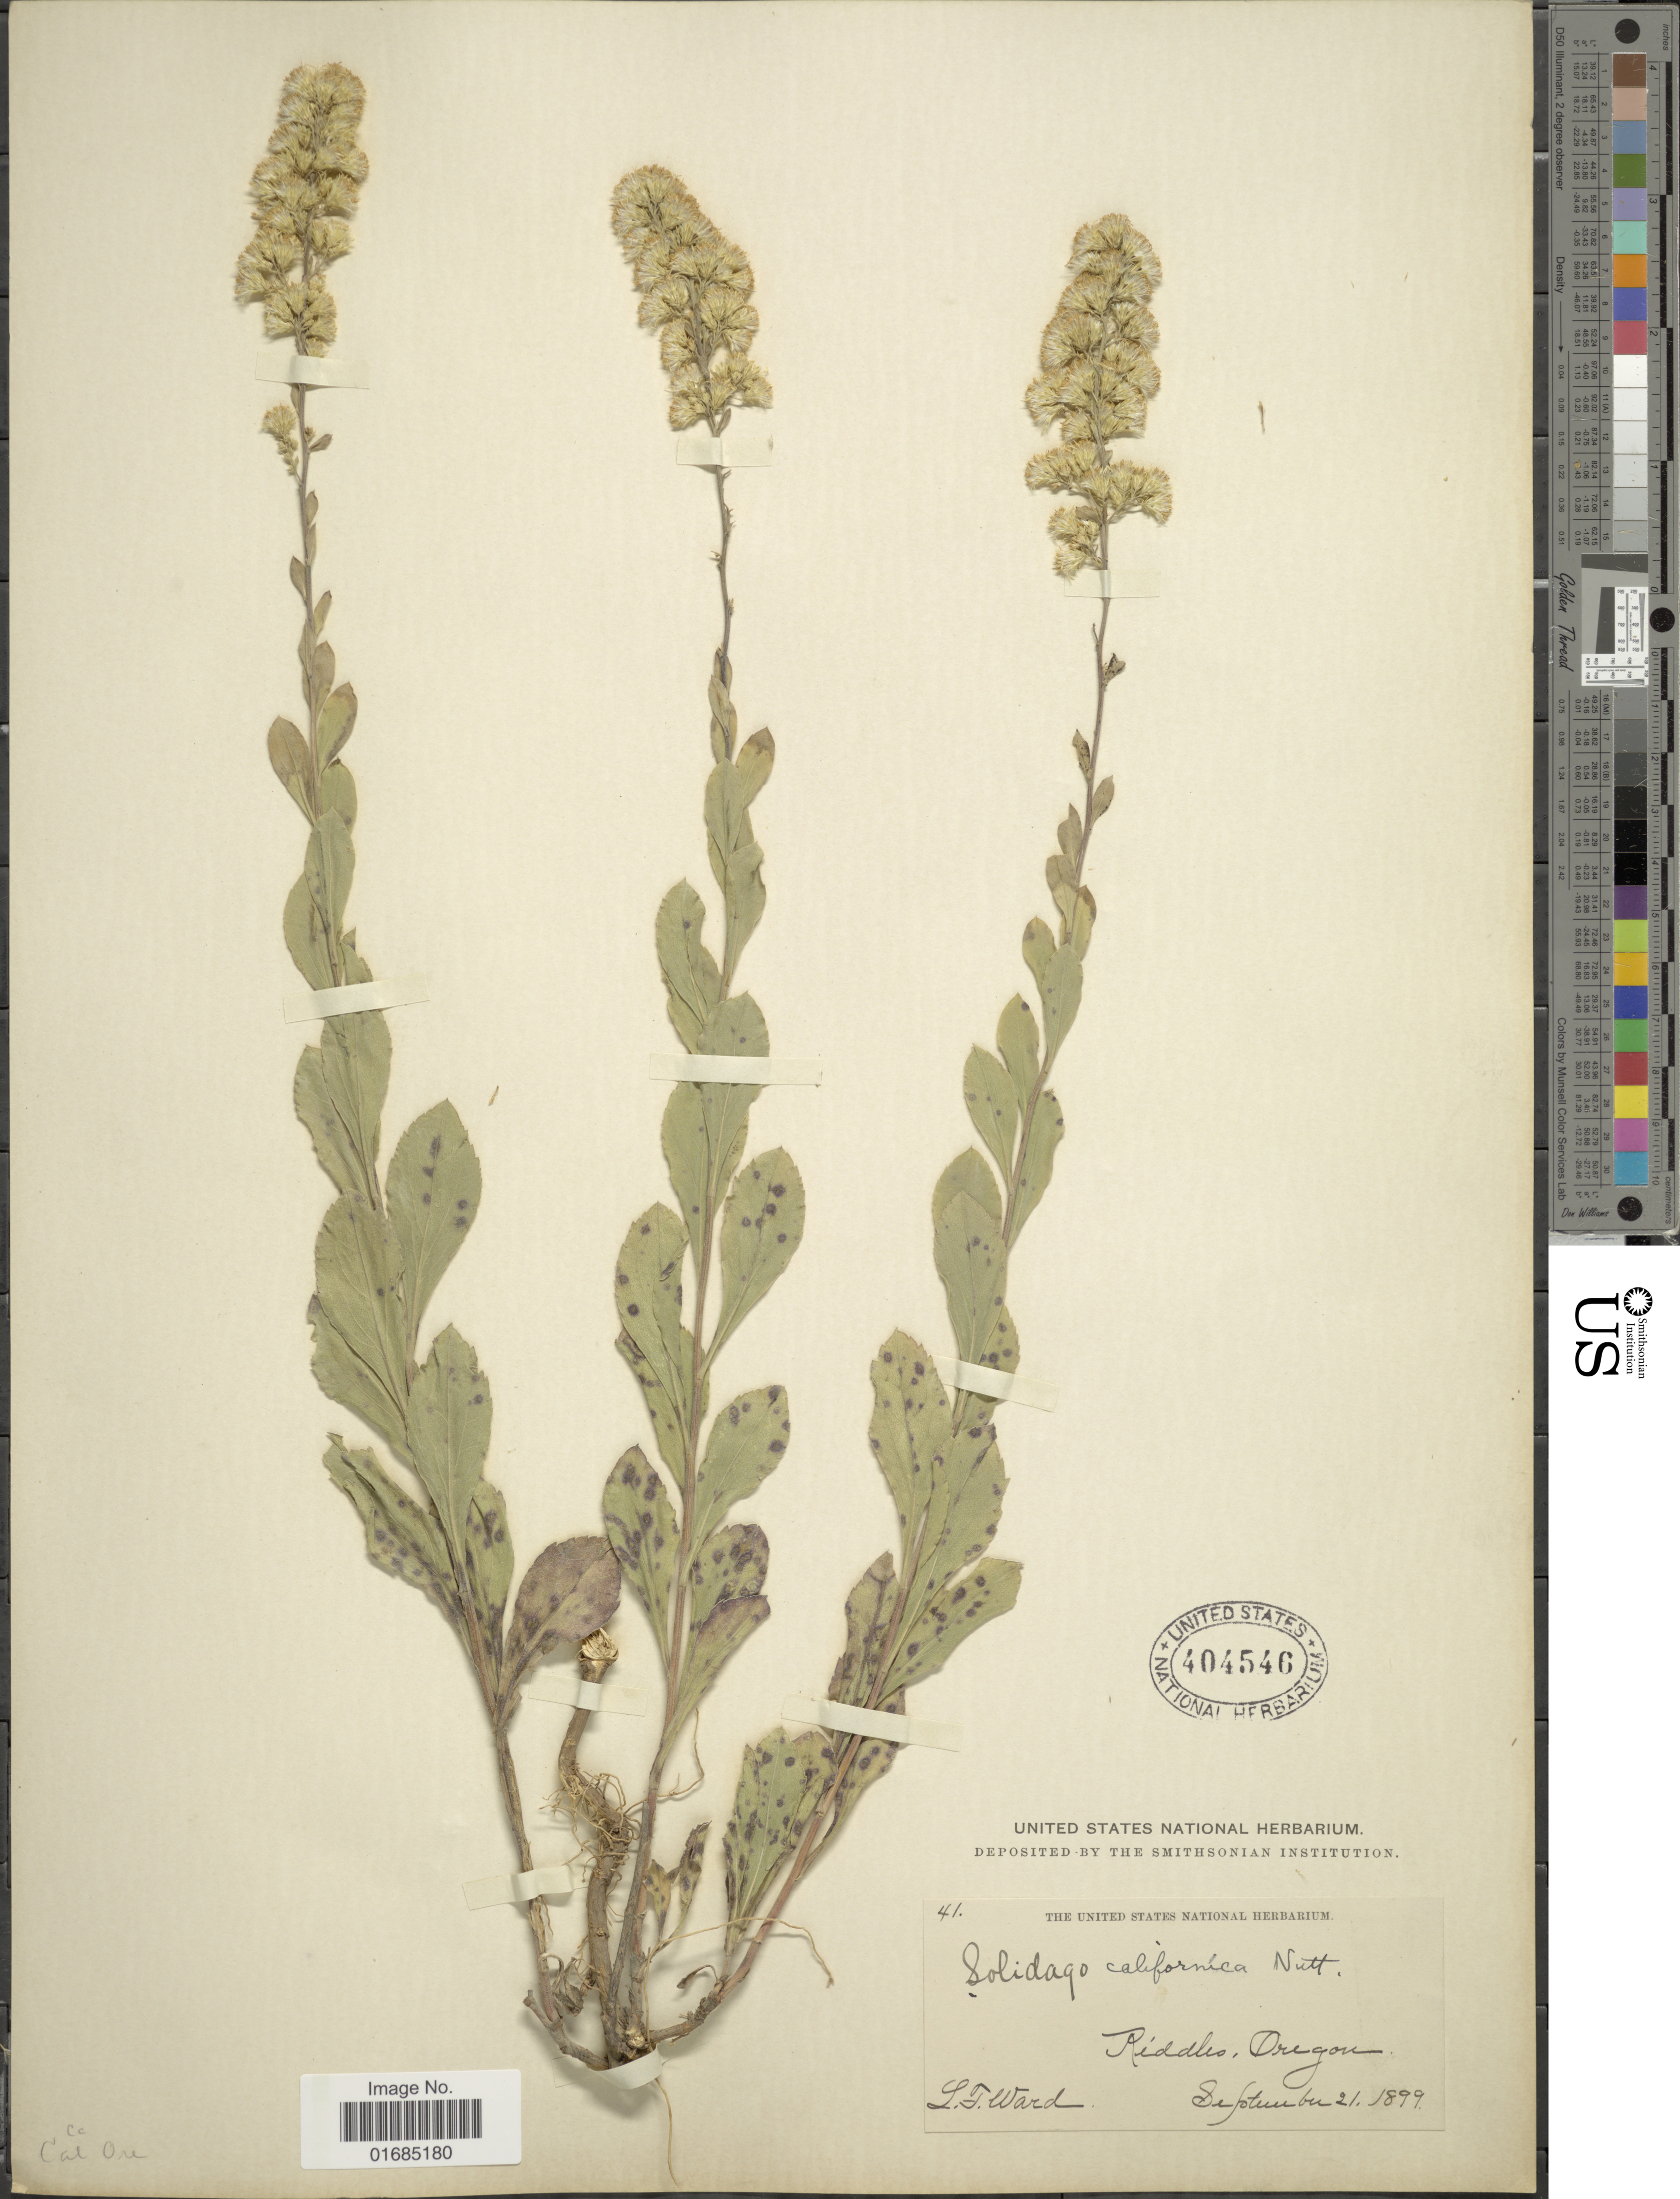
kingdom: Plantae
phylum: Tracheophyta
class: Magnoliopsida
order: Asterales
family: Asteraceae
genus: Solidago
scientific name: Solidago californica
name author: Nutt.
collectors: L. Ward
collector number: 41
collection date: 1899-09-21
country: United States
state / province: Oregon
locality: Riddles, Oregon.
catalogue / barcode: US 404546